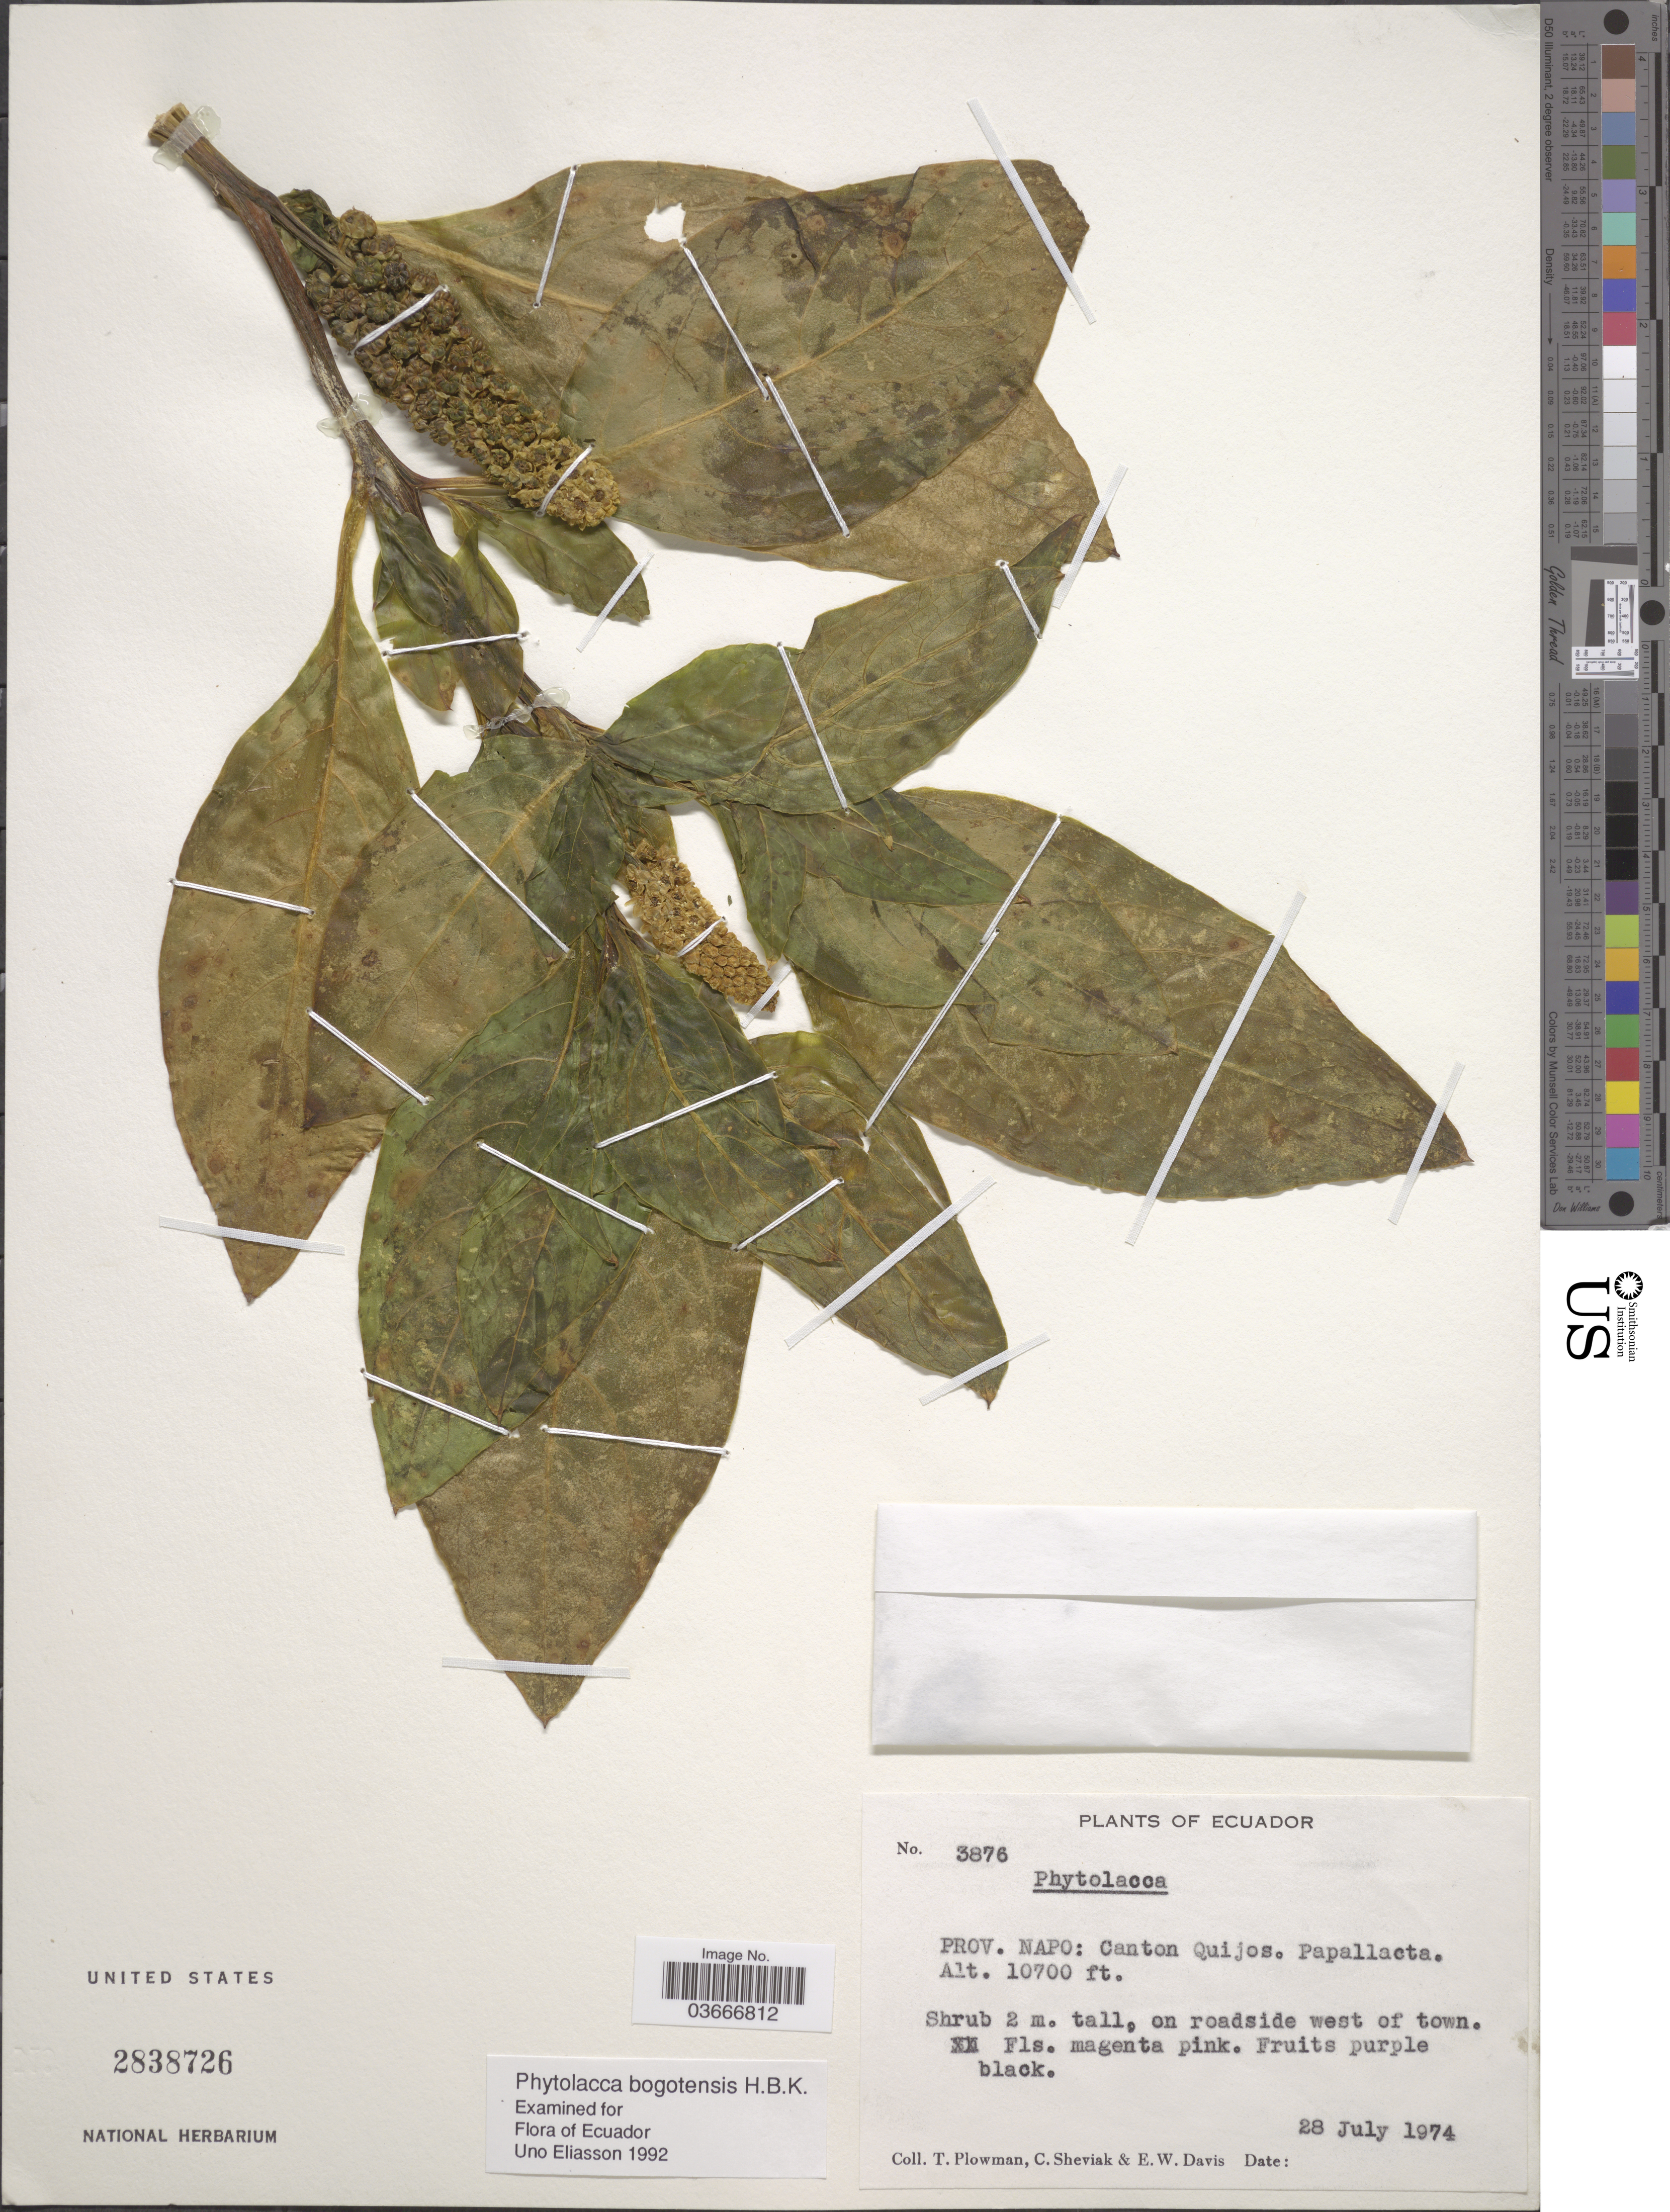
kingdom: Plantae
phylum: Tracheophyta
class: Magnoliopsida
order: Caryophyllales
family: Phytolaccaceae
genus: Phytolacca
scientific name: Phytolacca bogotensis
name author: Kunth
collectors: T. Plowman, C. J. Sheviak & E. W. Davis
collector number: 3876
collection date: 1974-07-28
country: Ecuador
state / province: Napo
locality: Canton Quijos. Papallacta. On roadside west of town.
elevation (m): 3261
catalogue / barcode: US 2838726